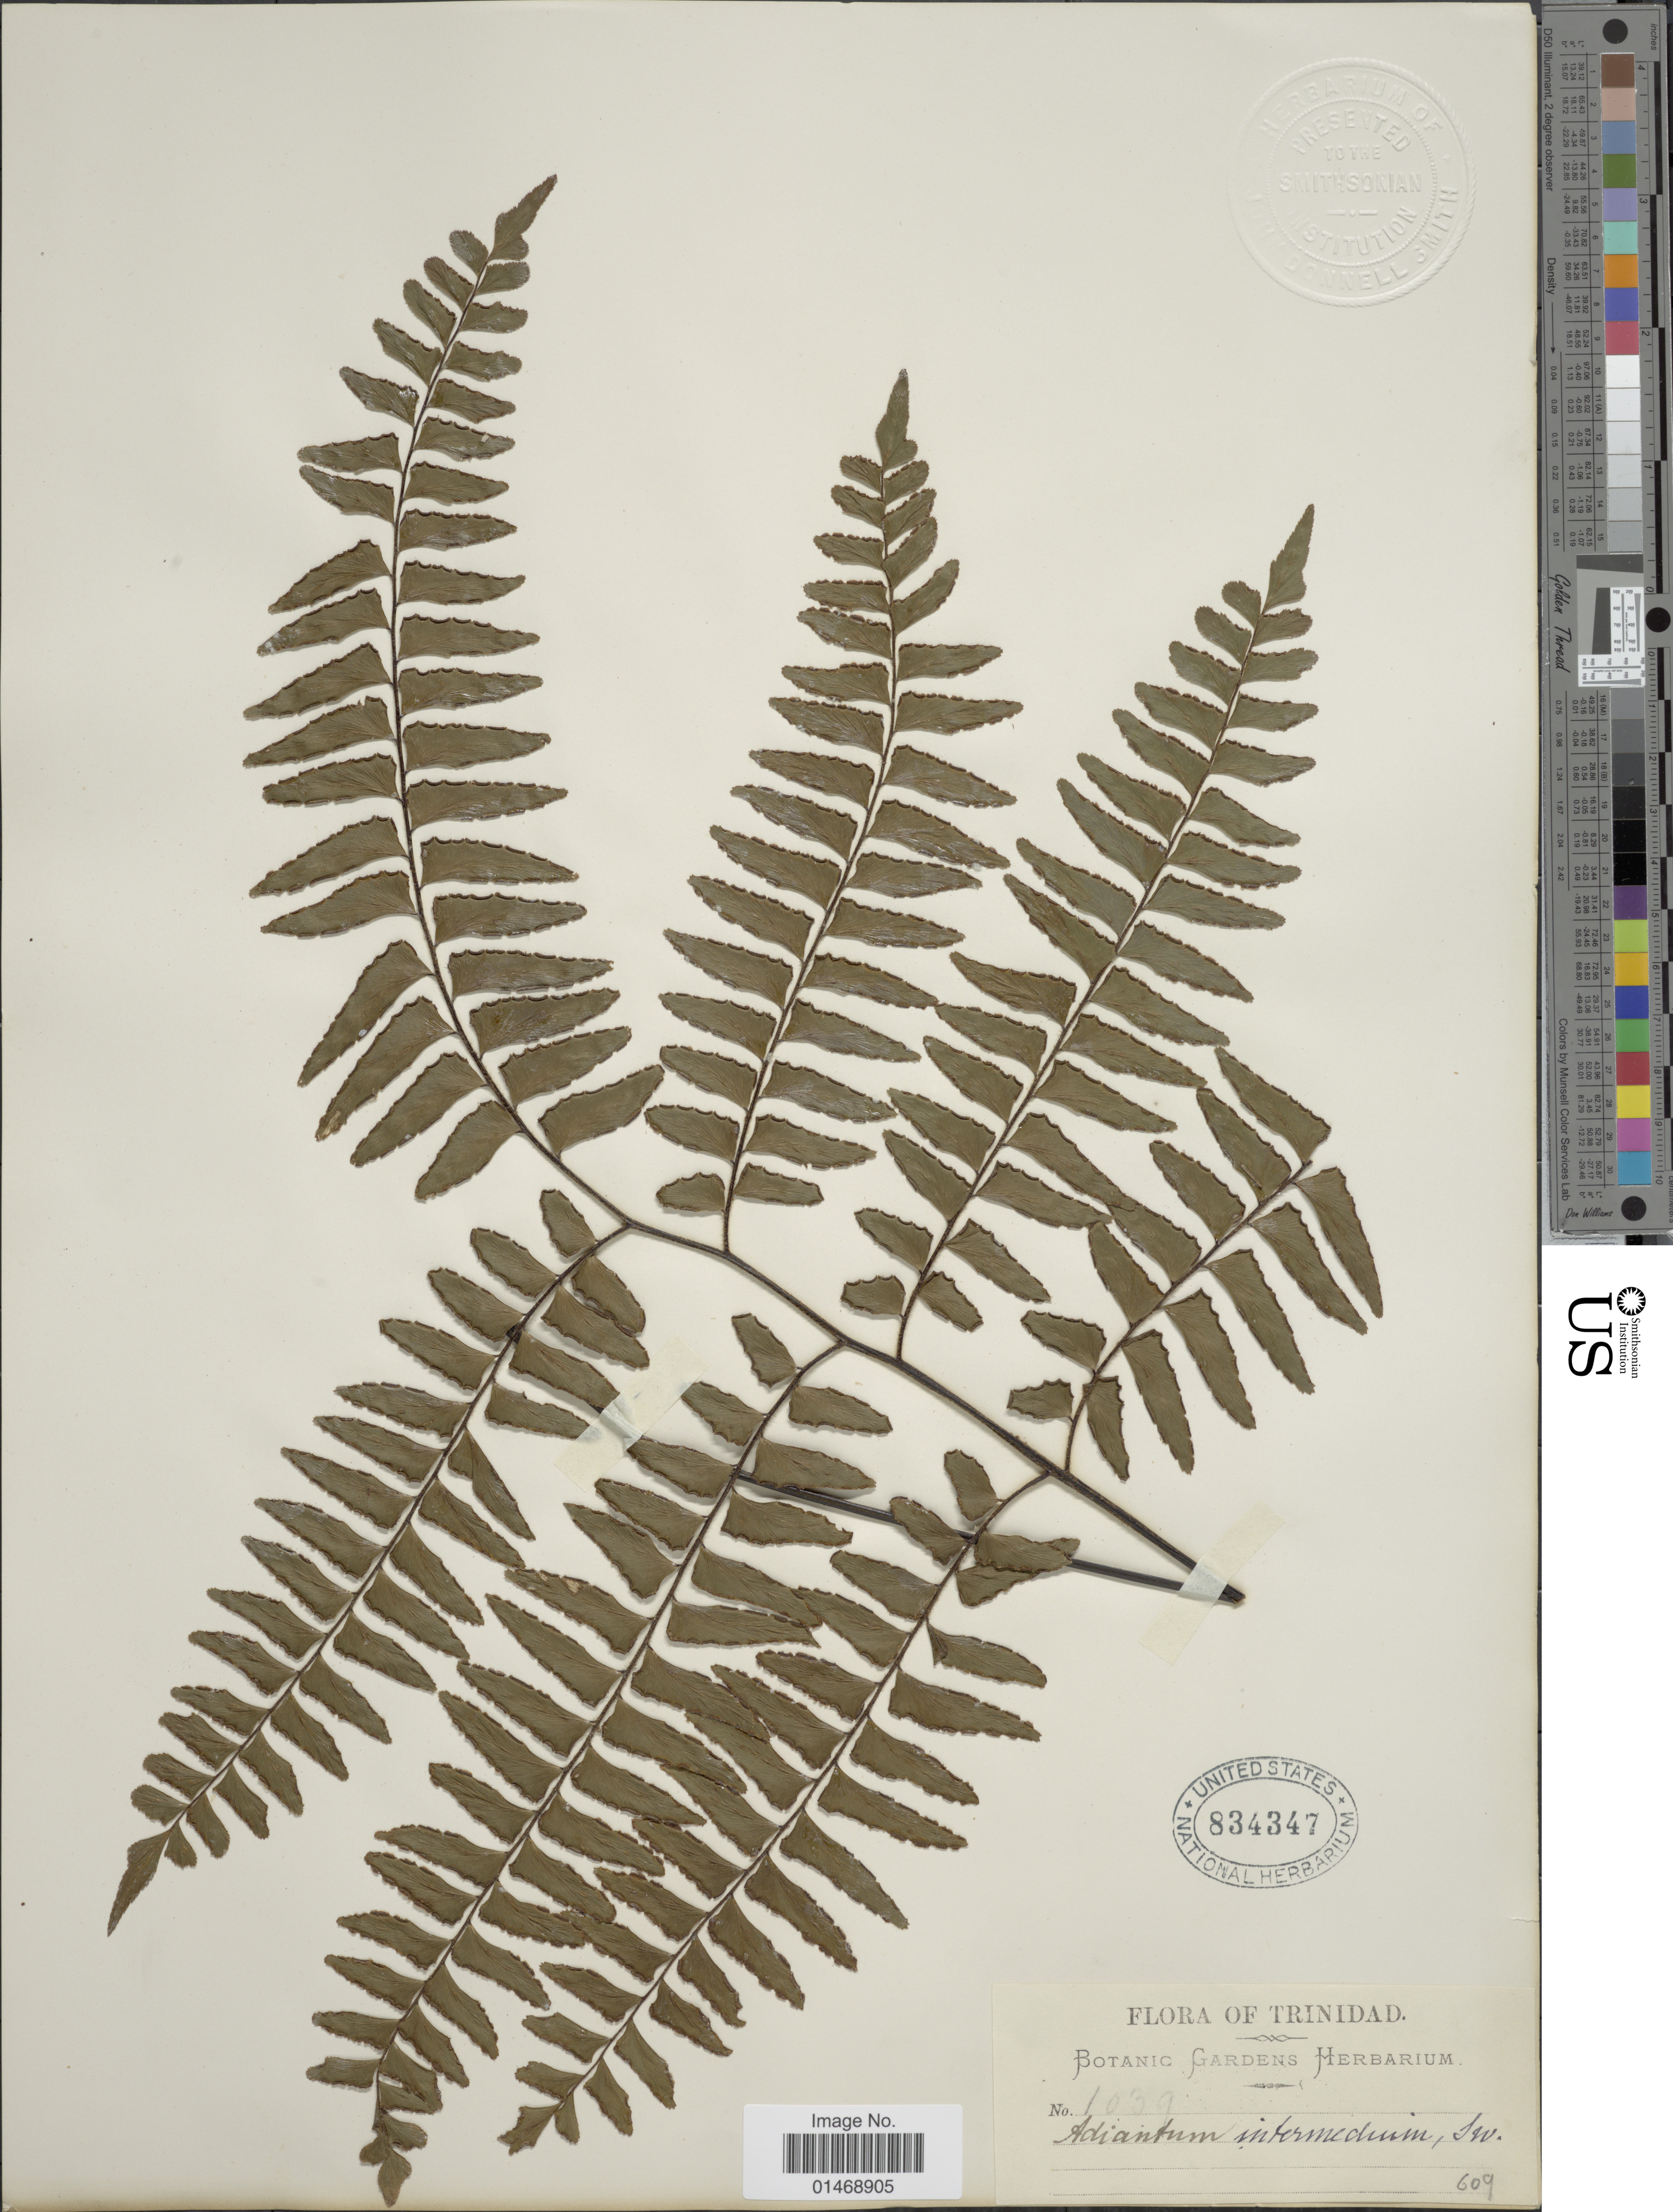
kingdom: Plantae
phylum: Tracheophyta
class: Polypodiopsida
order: Polypodiales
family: Pteridaceae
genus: Adiantum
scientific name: Adiantum latifolium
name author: Lam.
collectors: Botanic Gardens Herbarium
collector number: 1039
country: Trinidad and Tobago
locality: Trinidad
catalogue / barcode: US 834347